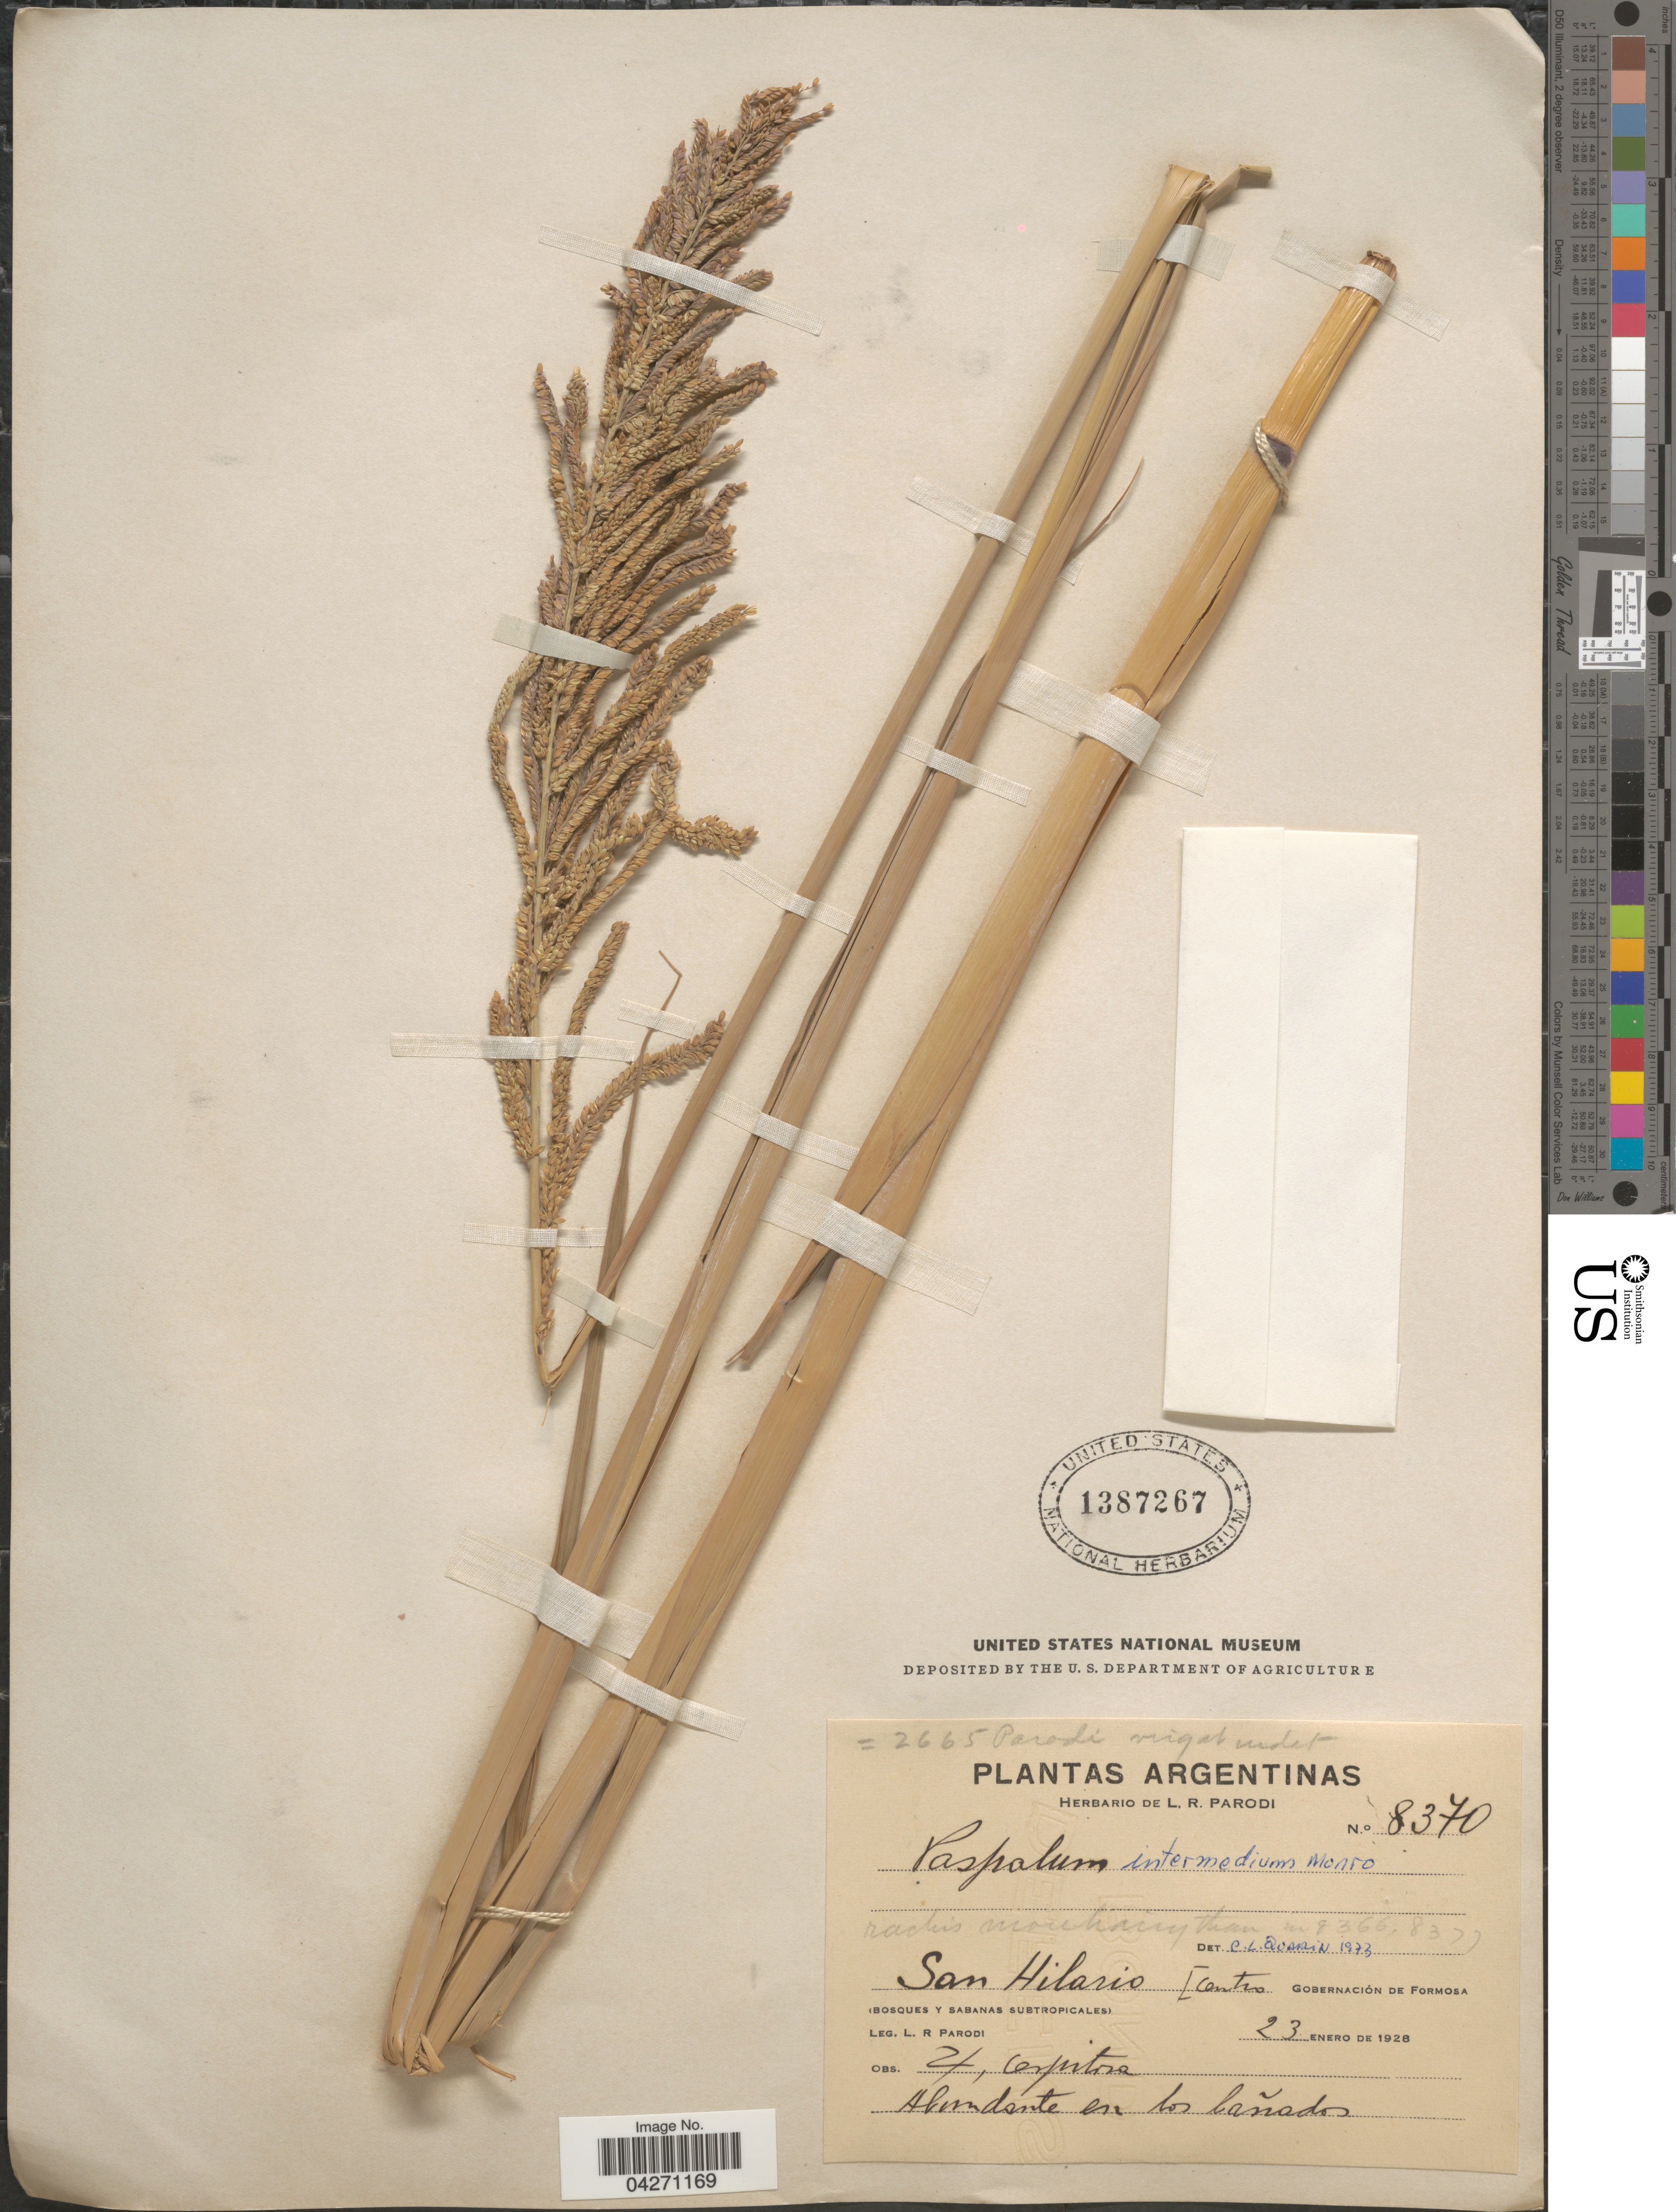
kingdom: Plantae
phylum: Tracheophyta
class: Liliopsida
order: Poales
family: Poaceae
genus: Paspalum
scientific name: Paspalum intermedium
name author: Munro ex Morong & Britton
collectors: L. R. Parodi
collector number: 8370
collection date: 1928-01-23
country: Argentina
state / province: Formosa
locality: San Hilario [Centro. Gobernación de Formosa (Bosques y sabanas subtropicales).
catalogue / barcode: US 1387267